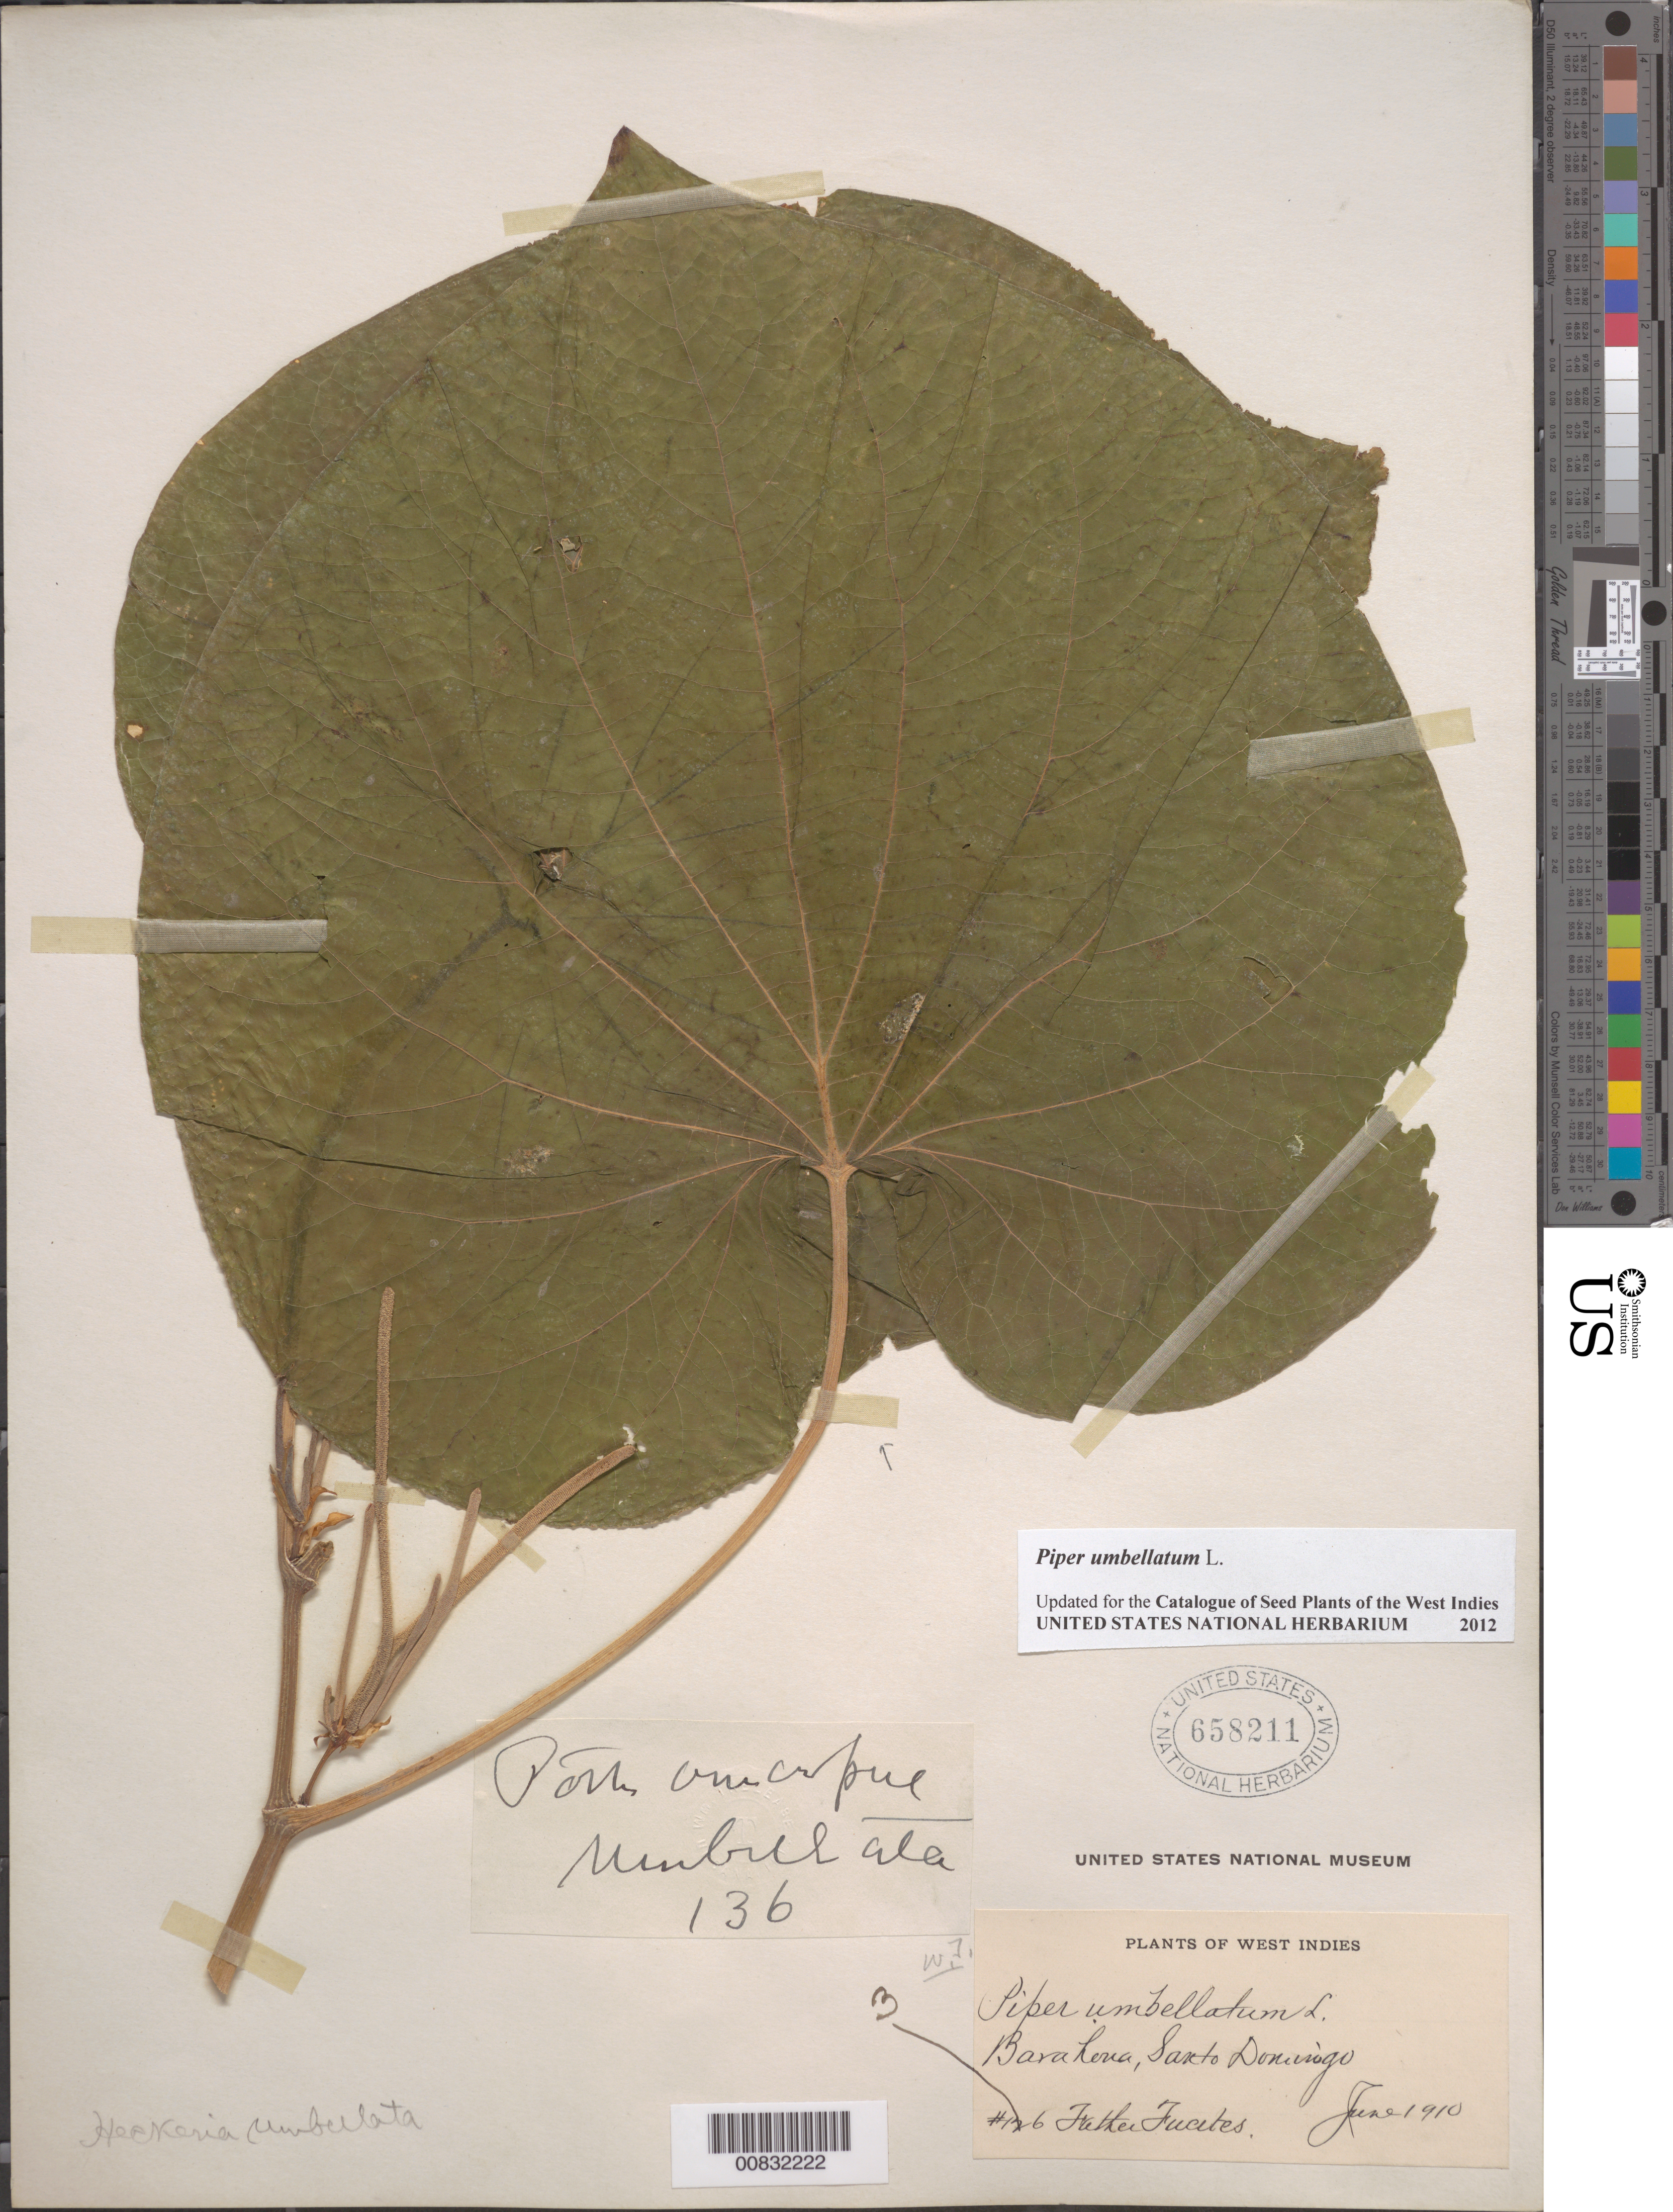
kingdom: Plantae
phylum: Tracheophyta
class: Magnoliopsida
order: Piperales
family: Piperaceae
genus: Piper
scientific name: Piper umbellatum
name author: L.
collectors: M. D. Fuertes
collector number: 136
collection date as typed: Jun 1910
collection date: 1910-06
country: Dominican Republic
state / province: Barahona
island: Hispaniola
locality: Barahona, Santo Domingo.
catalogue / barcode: US 658211